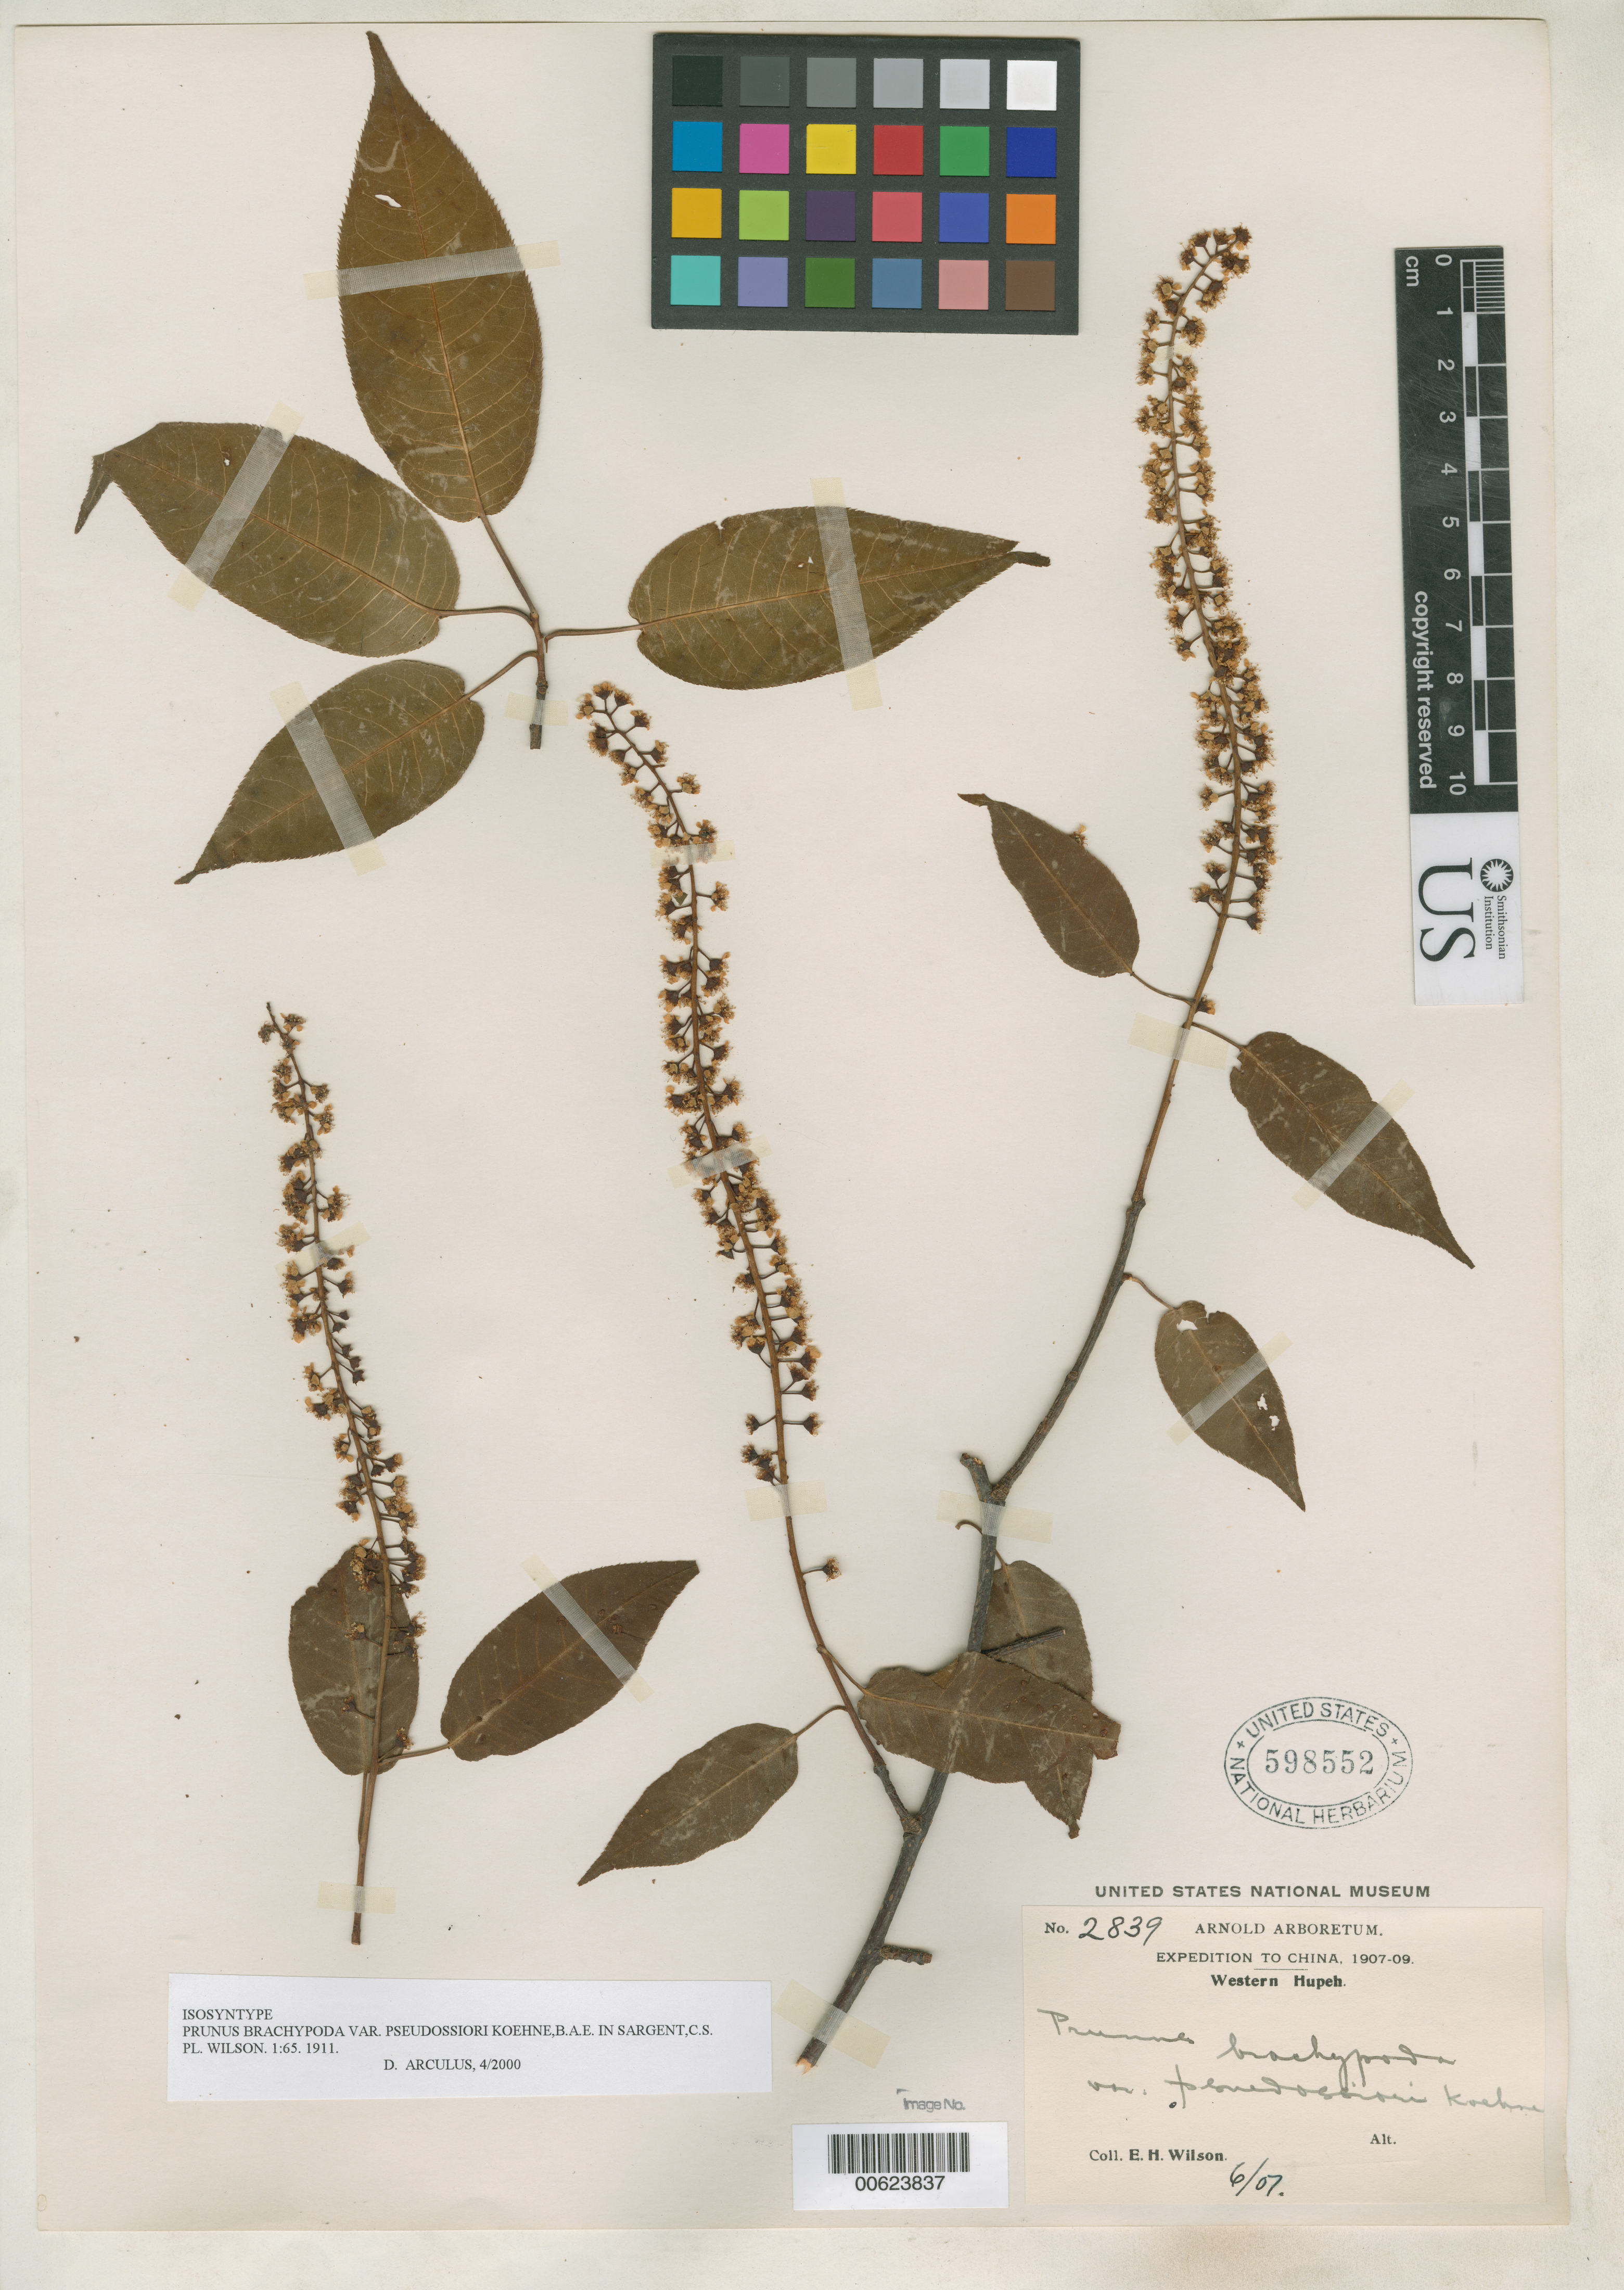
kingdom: Plantae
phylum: Tracheophyta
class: Magnoliopsida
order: Rosales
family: Rosaceae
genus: Prunus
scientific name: Prunus brachypoda var. pseudossiori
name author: Koehne in Sarg.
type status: Isosyntype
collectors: E. H. Wilson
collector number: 2839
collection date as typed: Jun 1907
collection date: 1907-06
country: China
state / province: Hubei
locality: Western Hupeh.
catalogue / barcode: US 598552